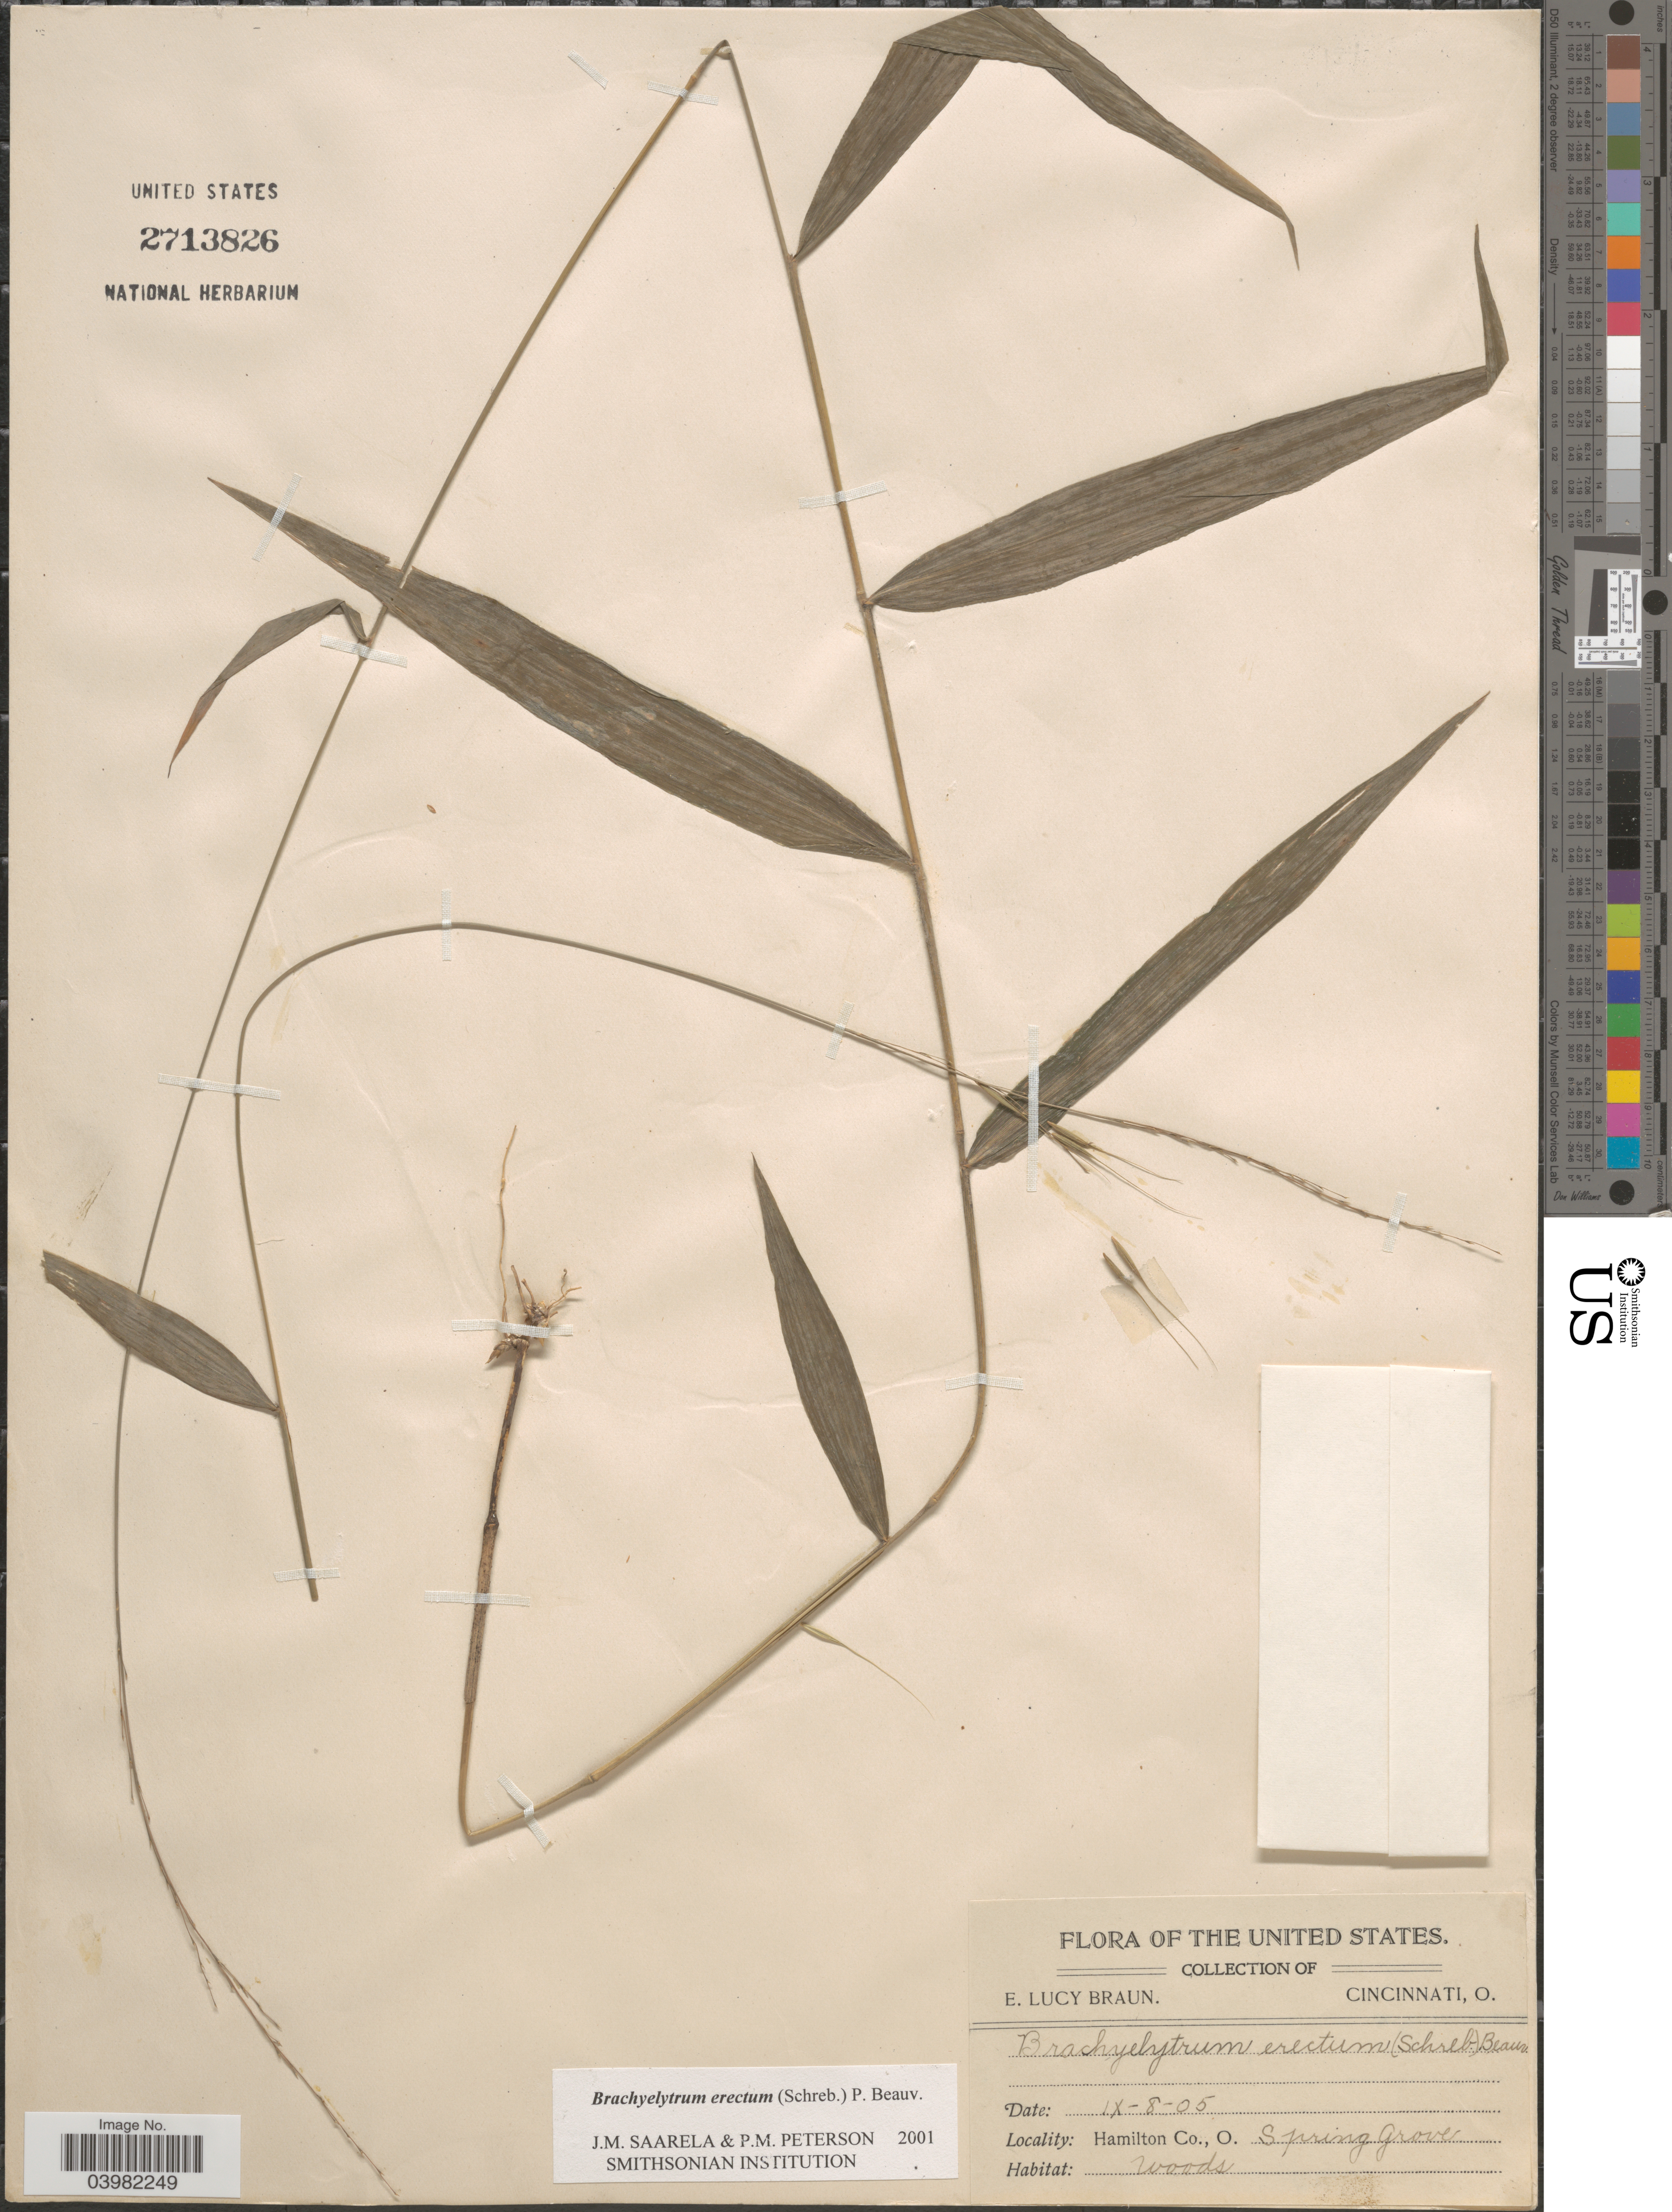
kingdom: Plantae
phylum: Tracheophyta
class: Liliopsida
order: Poales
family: Poaceae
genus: Brachyelytrum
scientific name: Brachyelytrum erectum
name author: (Schreb.) P. Beauv.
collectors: E. L. Braun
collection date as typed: Transcribed d/m/y: 8/9/5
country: United States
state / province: Ohio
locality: Hamilton Co., Spring Grove.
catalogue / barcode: US 2713826